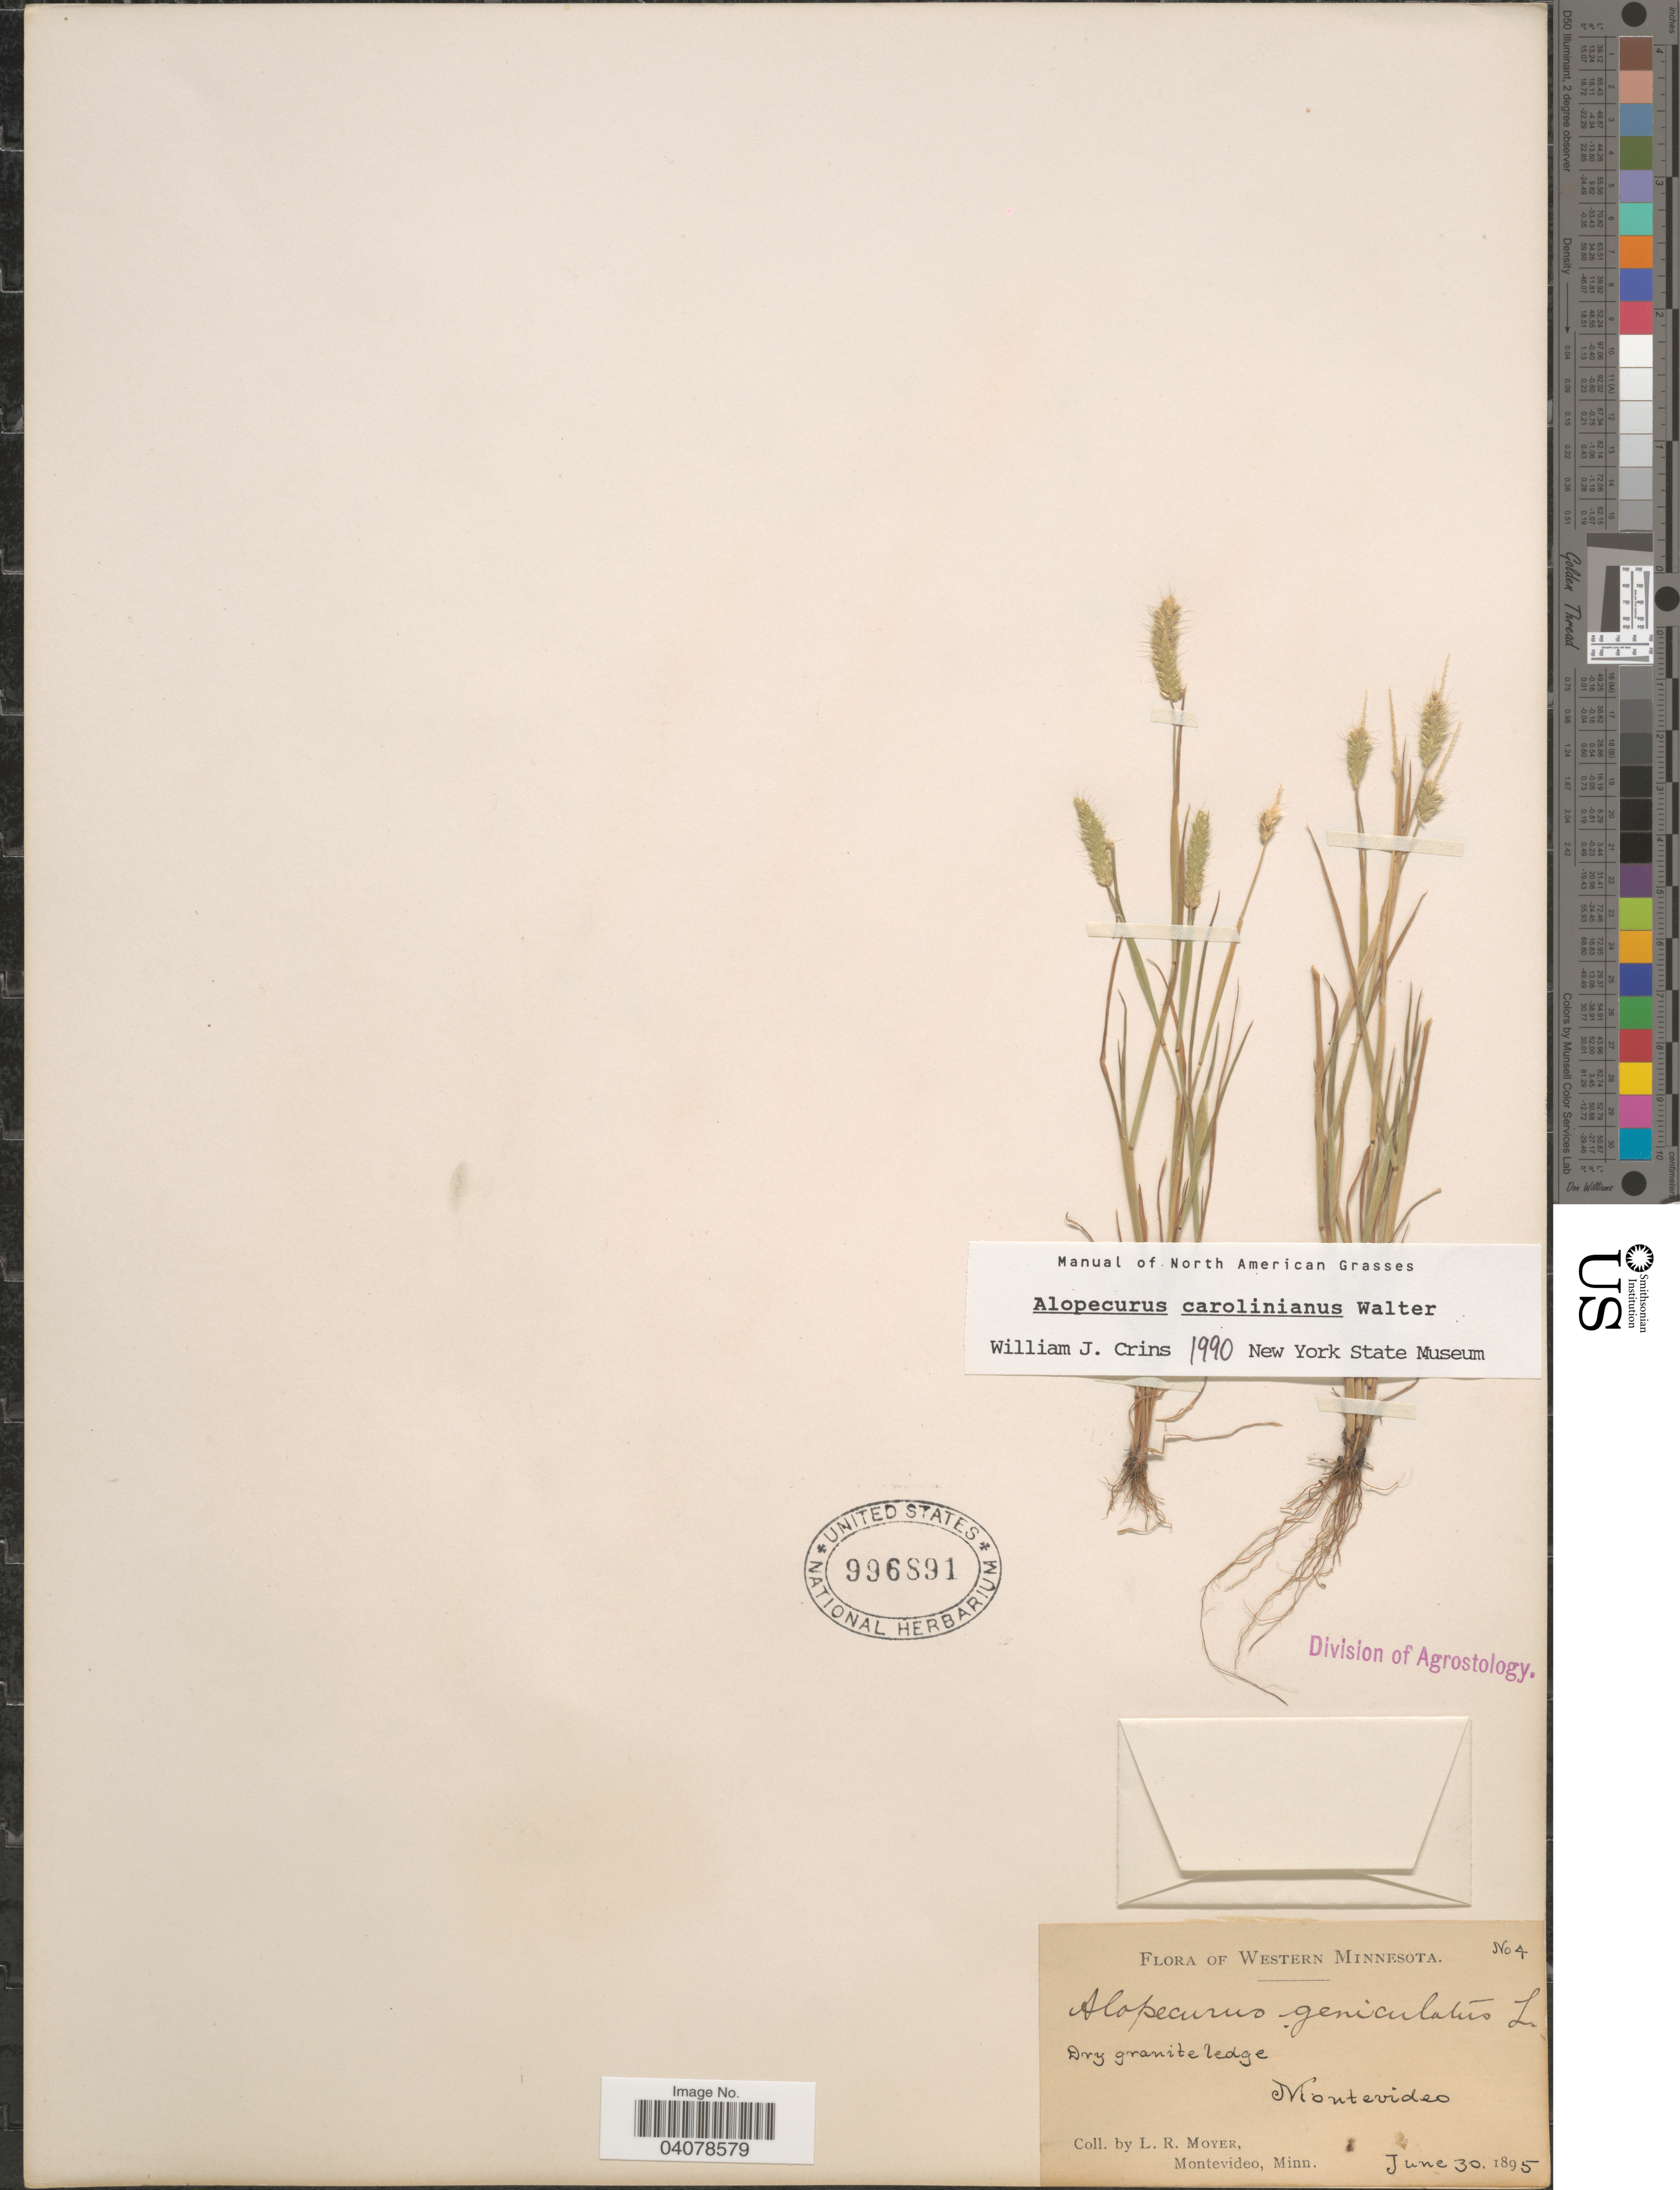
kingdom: Plantae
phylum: Tracheophyta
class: Liliopsida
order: Poales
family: Poaceae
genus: Alopecurus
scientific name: Alopecurus carolinianus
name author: Walter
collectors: L. Moyer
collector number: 4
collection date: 1895-06-30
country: United States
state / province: Minnesota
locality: Western Minnesota. Montevideo.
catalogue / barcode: US 996891